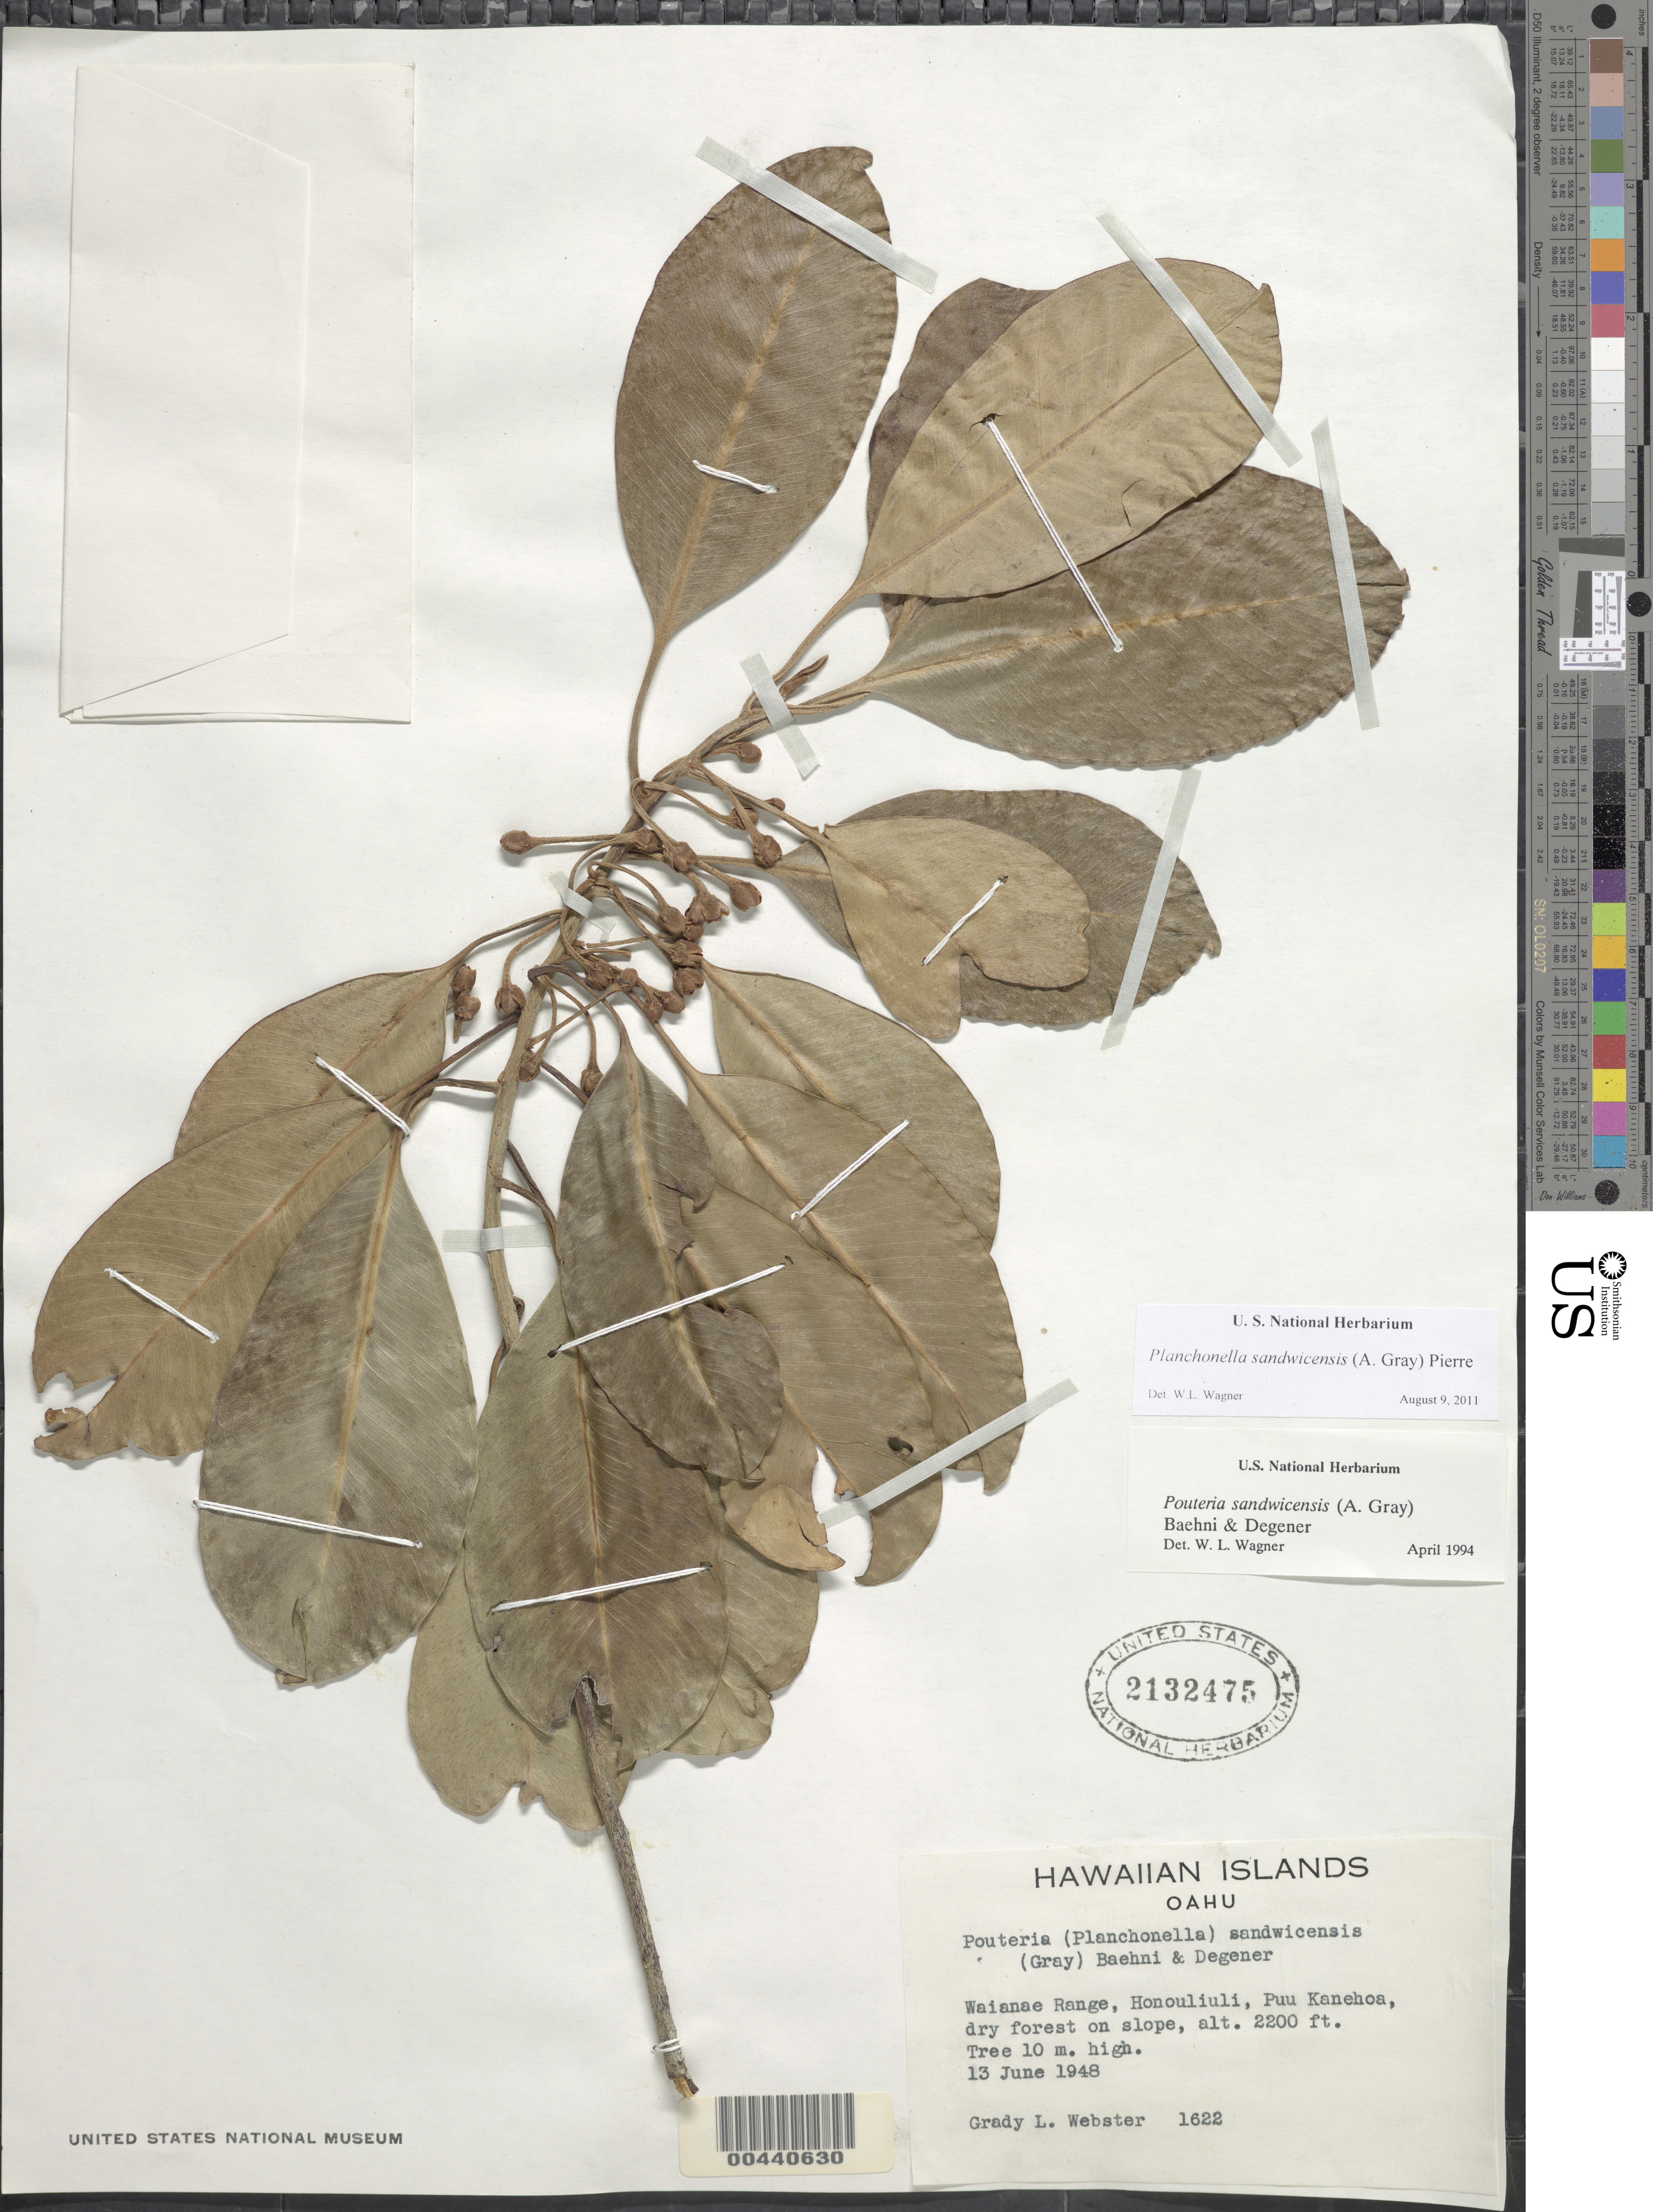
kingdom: Plantae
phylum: Tracheophyta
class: Magnoliopsida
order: Ericales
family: Sapotaceae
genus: Planchonella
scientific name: Planchonella sandwicensis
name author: (A. Gray) Pierre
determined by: Wagner, W. L., (BOT), Smithsonian Institution - National Museum of Natural History (UNITED STATES)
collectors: G. L. Webster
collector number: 1622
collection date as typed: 13 Jun 1948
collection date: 1948-06-13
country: United States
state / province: Hawaii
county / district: Honolulu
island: Oahu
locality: Waianae Range, Honouliuli, Puu Kanehoa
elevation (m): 671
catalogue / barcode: US 2132475